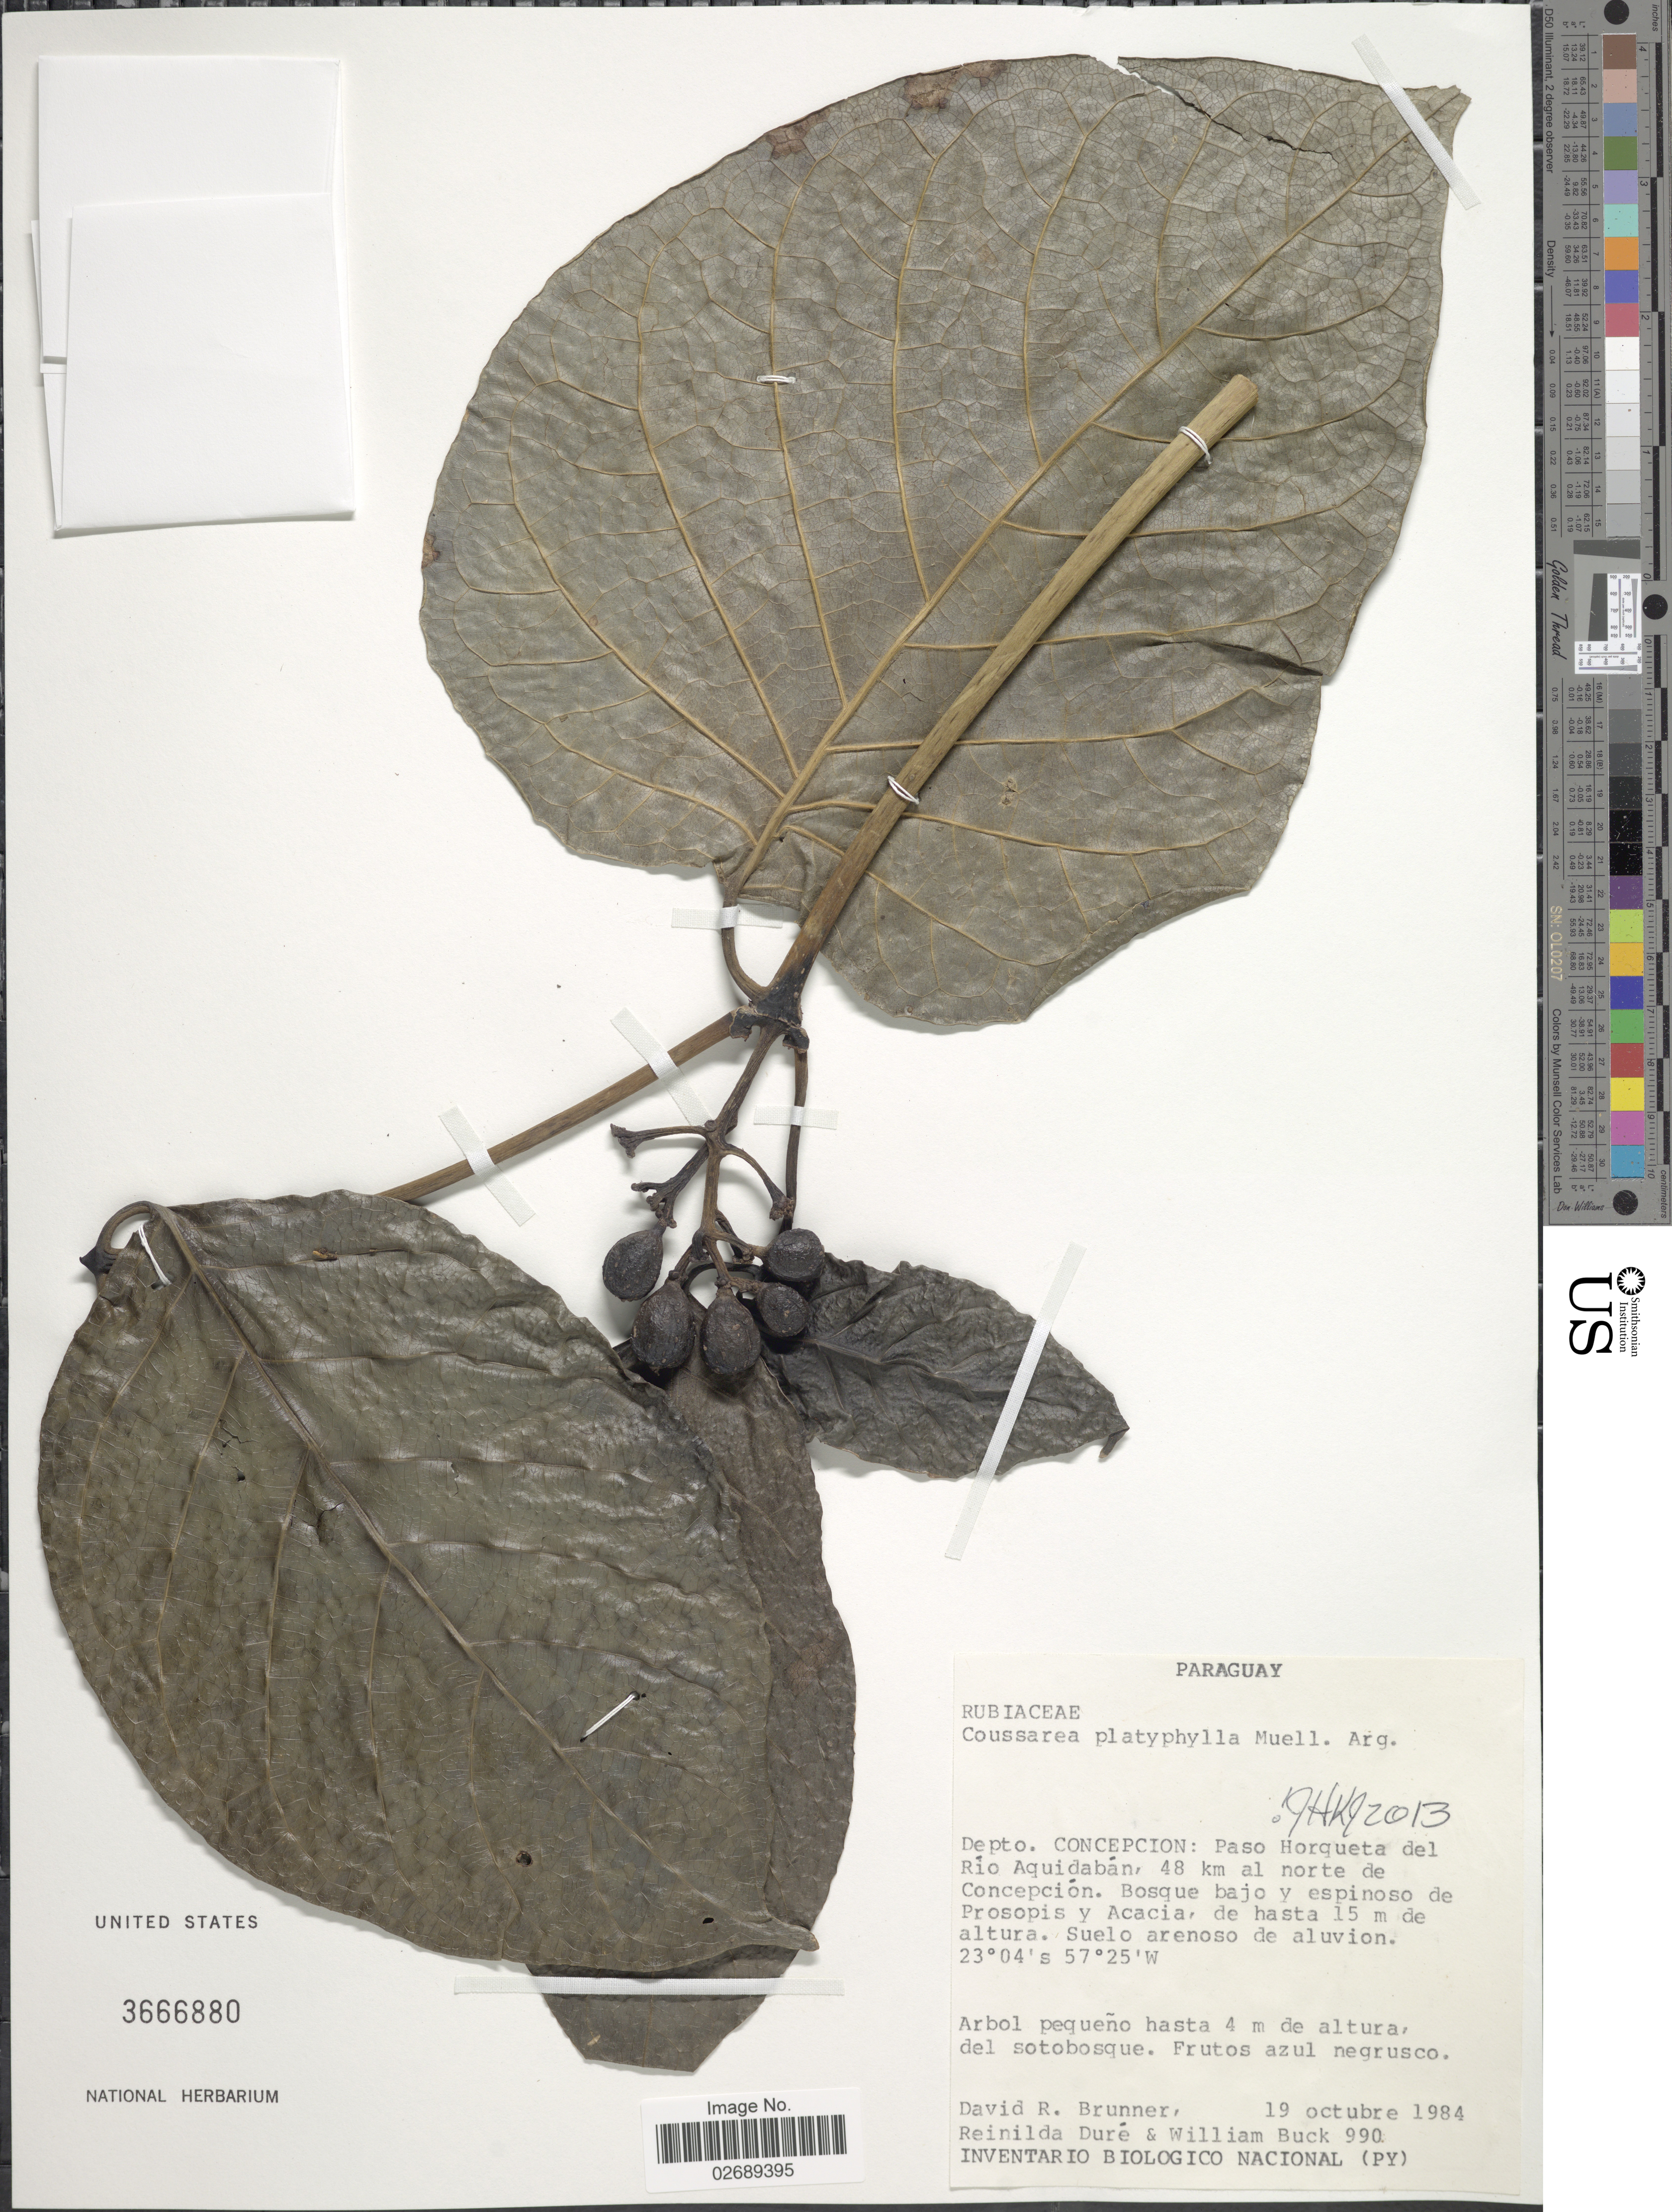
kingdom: Plantae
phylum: Tracheophyta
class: Magnoliopsida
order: Gentianales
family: Rubiaceae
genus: Coussarea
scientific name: Coussarea platyphylla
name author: Müll. Arg.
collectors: D. R. Brunner, R. Duré & W. Buck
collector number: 990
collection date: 1984-10-19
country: Paraguay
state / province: Concepcion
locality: Paso Horqueta del Rio Aquidaban, 48 km al norte de Concepcion.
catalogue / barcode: US 3666880